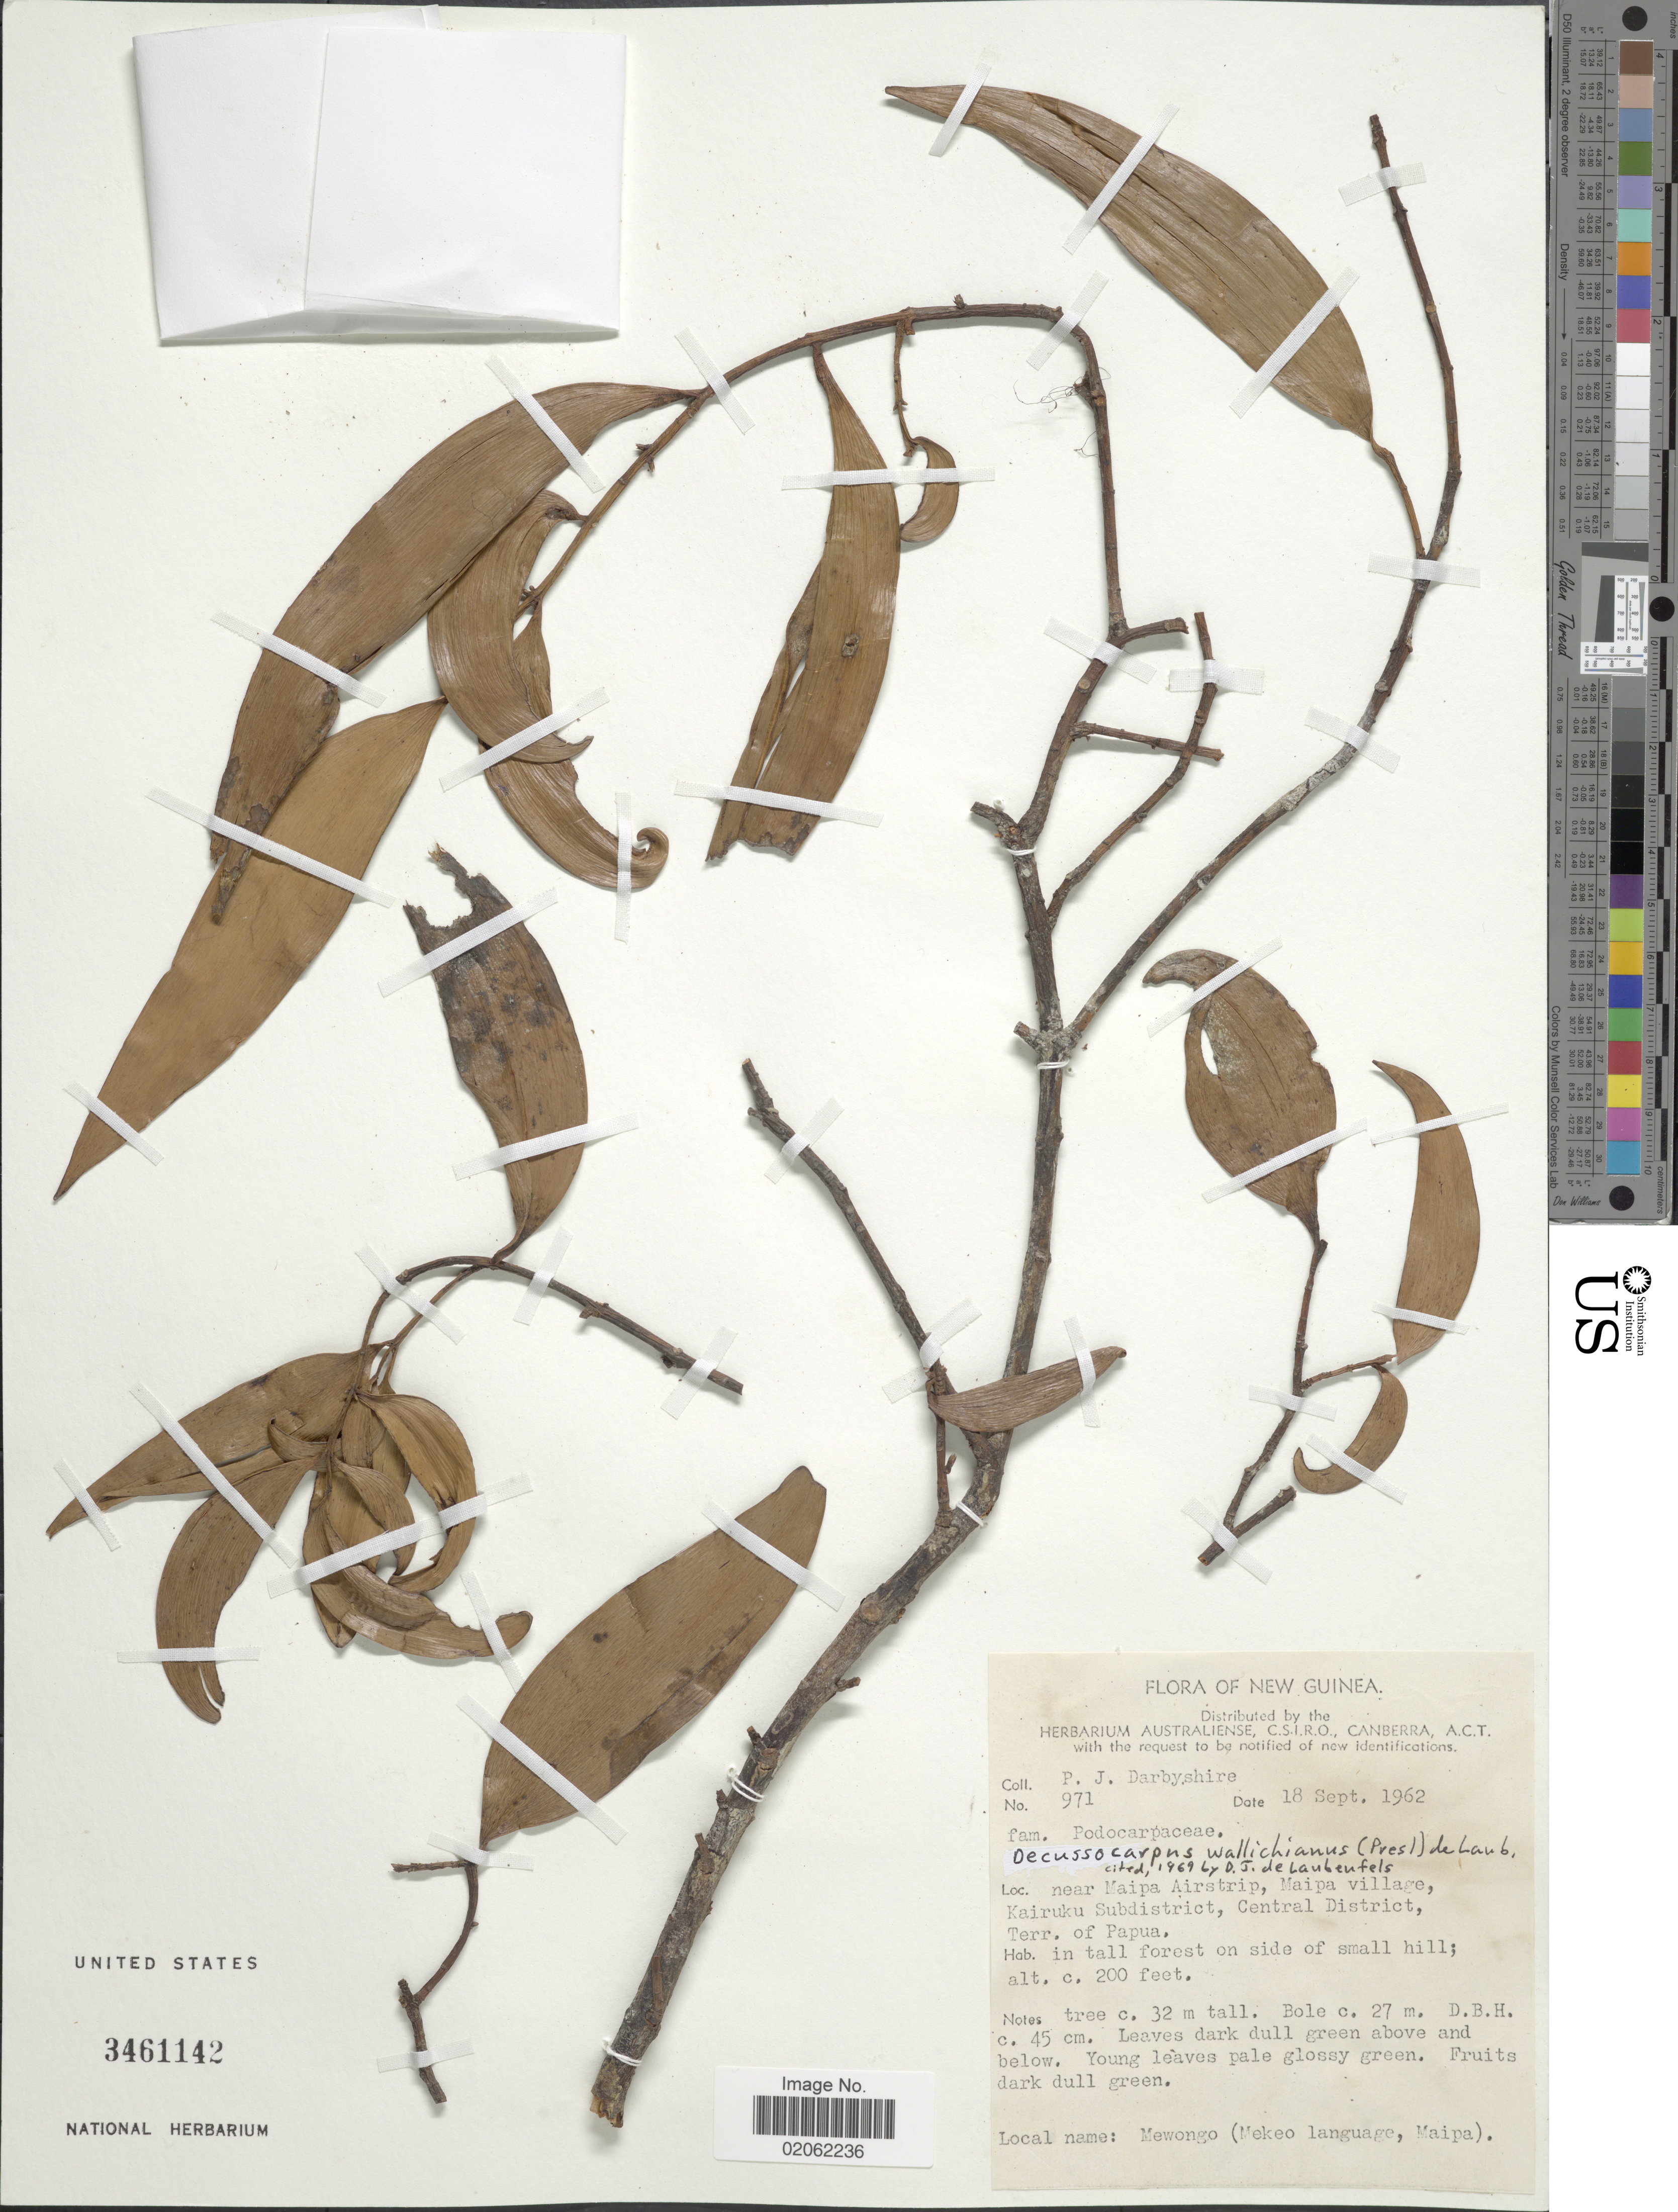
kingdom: Plantae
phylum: Tracheophyta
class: Pinopsida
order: Pinales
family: Podocarpaceae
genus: Decussocarpus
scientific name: Decussocarpus wallichianus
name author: (C. Presl) de Laub.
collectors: P. Darbyshire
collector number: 971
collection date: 1962-09-18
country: Papua New Guinea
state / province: Central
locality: New Guinea, near Maipa Airstrip, Maipa village, Kairuku Subdistrict, Central District, Terr. of Papua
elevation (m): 61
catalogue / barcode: US 3461142